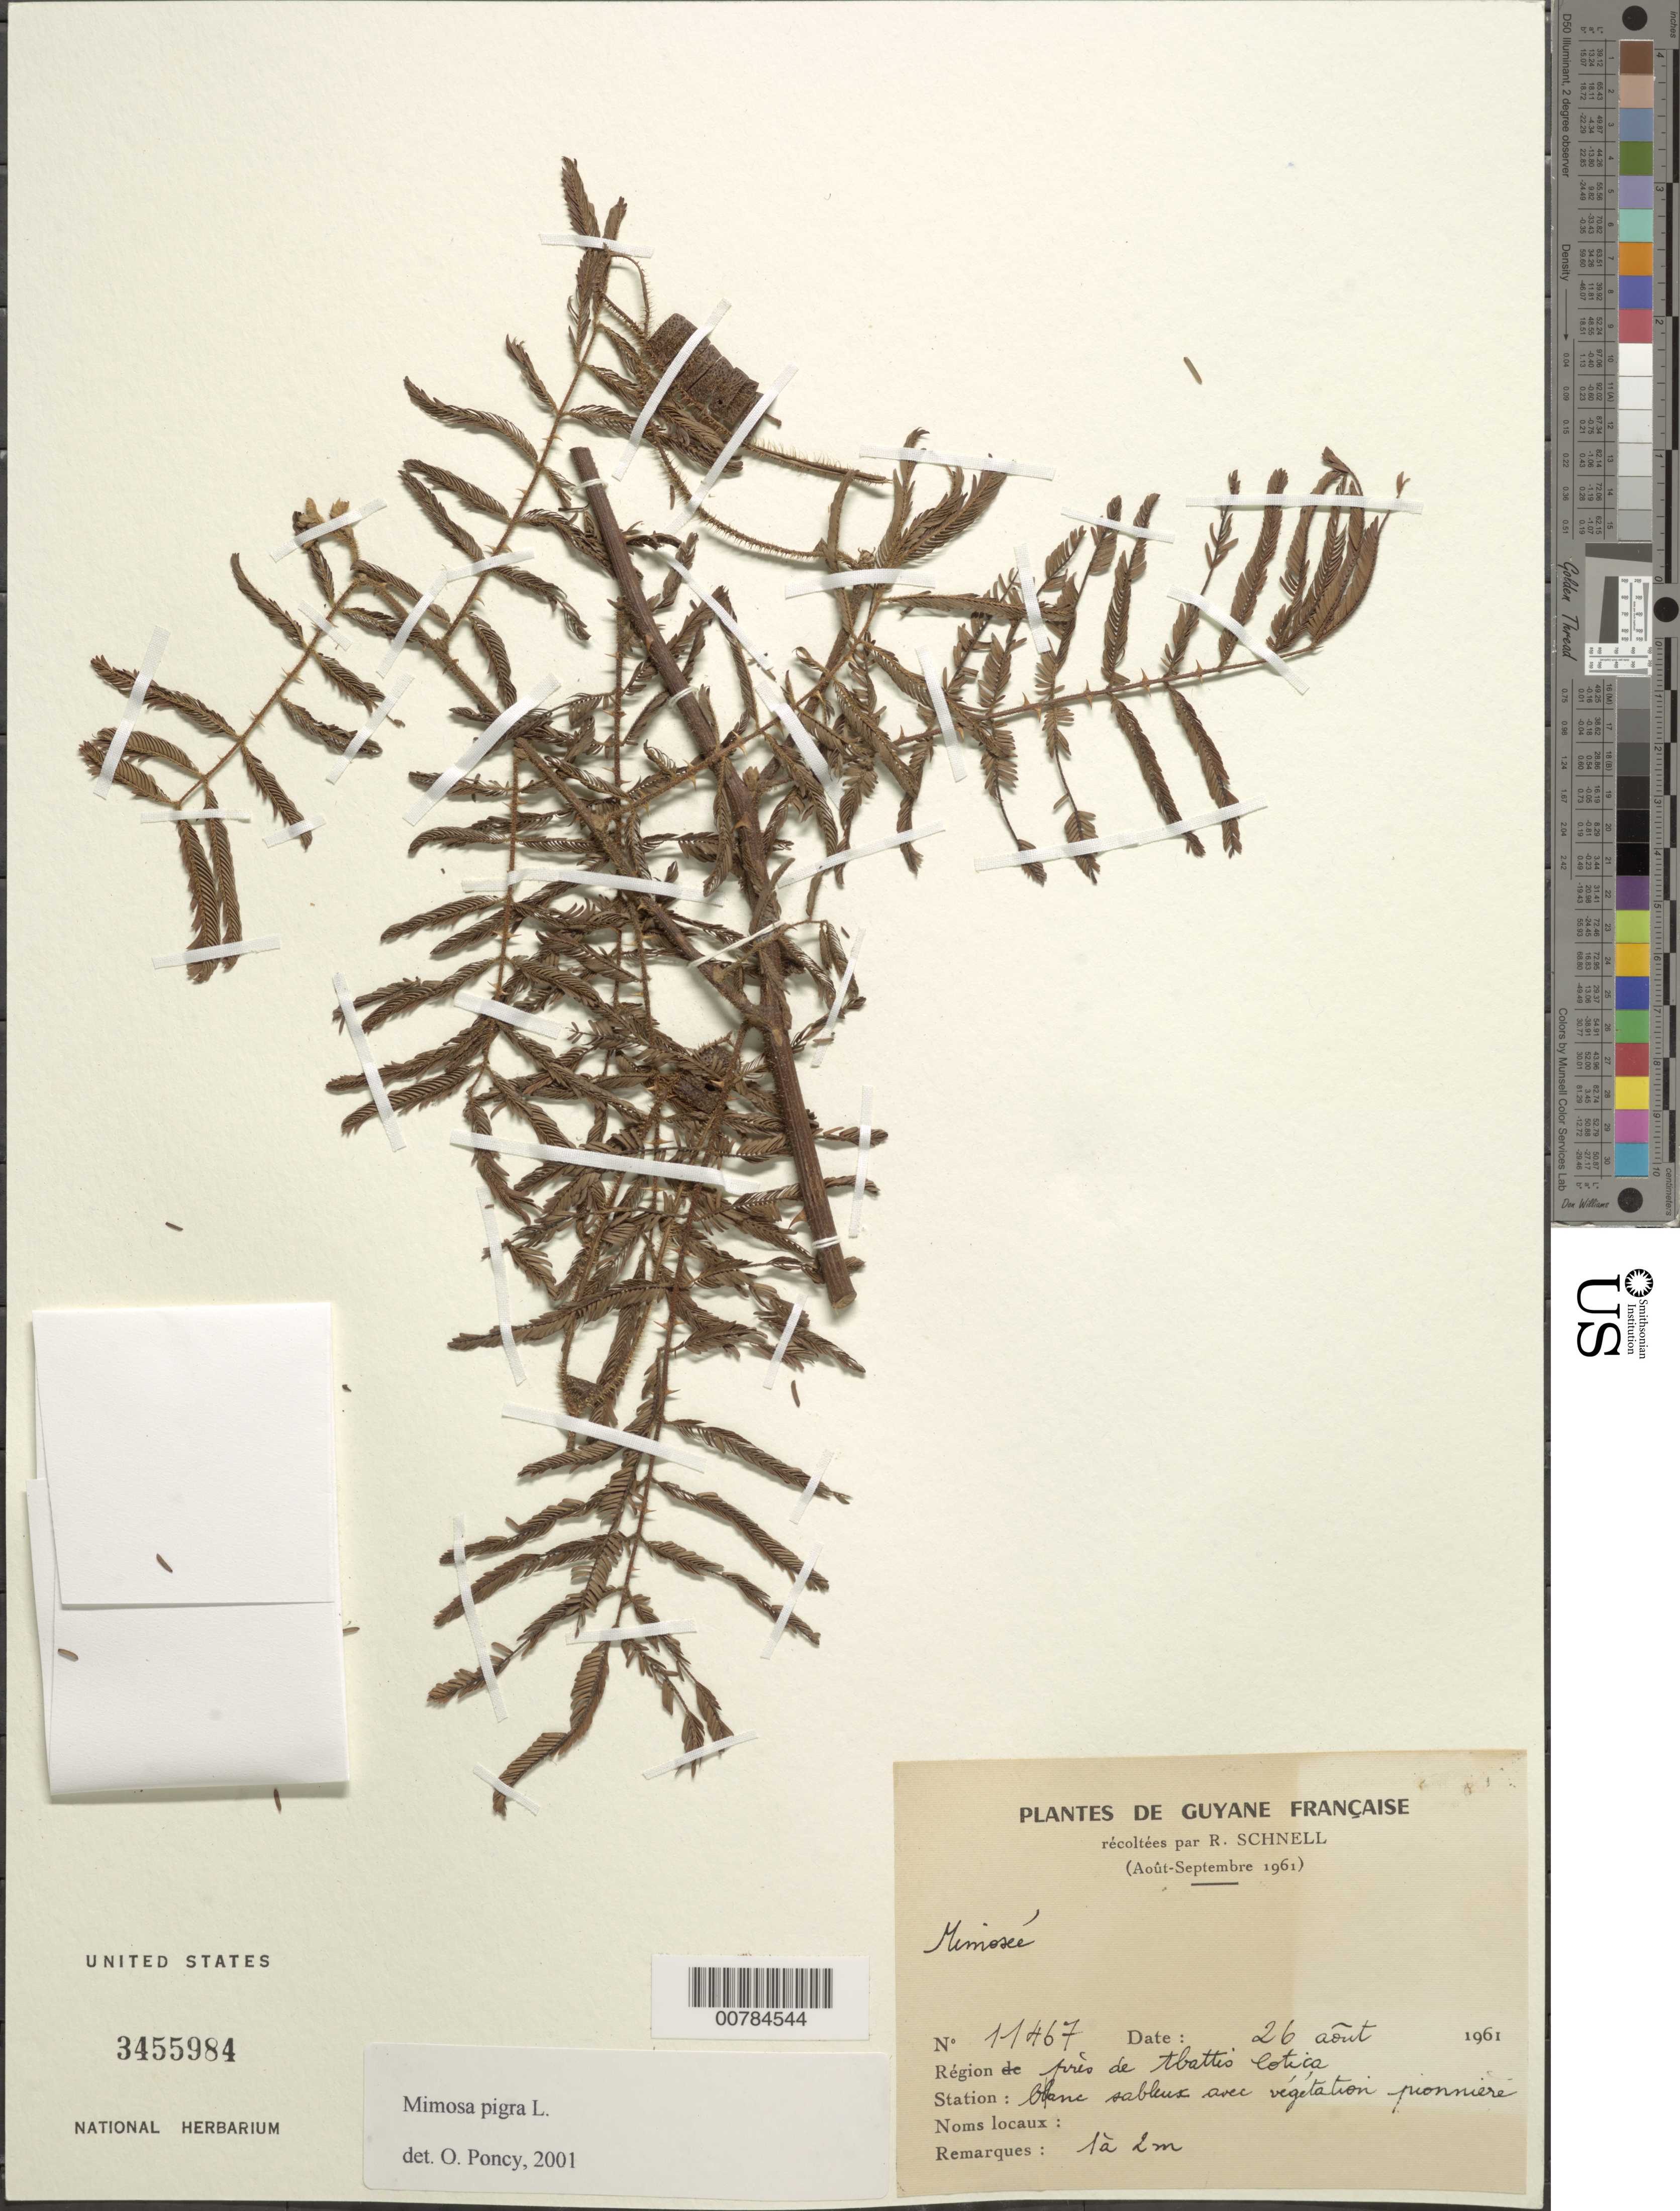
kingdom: Plantae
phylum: Tracheophyta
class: Magnoliopsida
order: Fabales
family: Fabaceae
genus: Mimosa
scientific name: Mimosa pigra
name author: L.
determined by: Poncy, O.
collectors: R. A. Schnell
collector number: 11467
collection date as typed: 26-Aug-61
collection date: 1961-08-26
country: French Guiana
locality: Abattis Cotica, région près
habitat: Blanc sableux avec végétation pionniere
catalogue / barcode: US 3455984